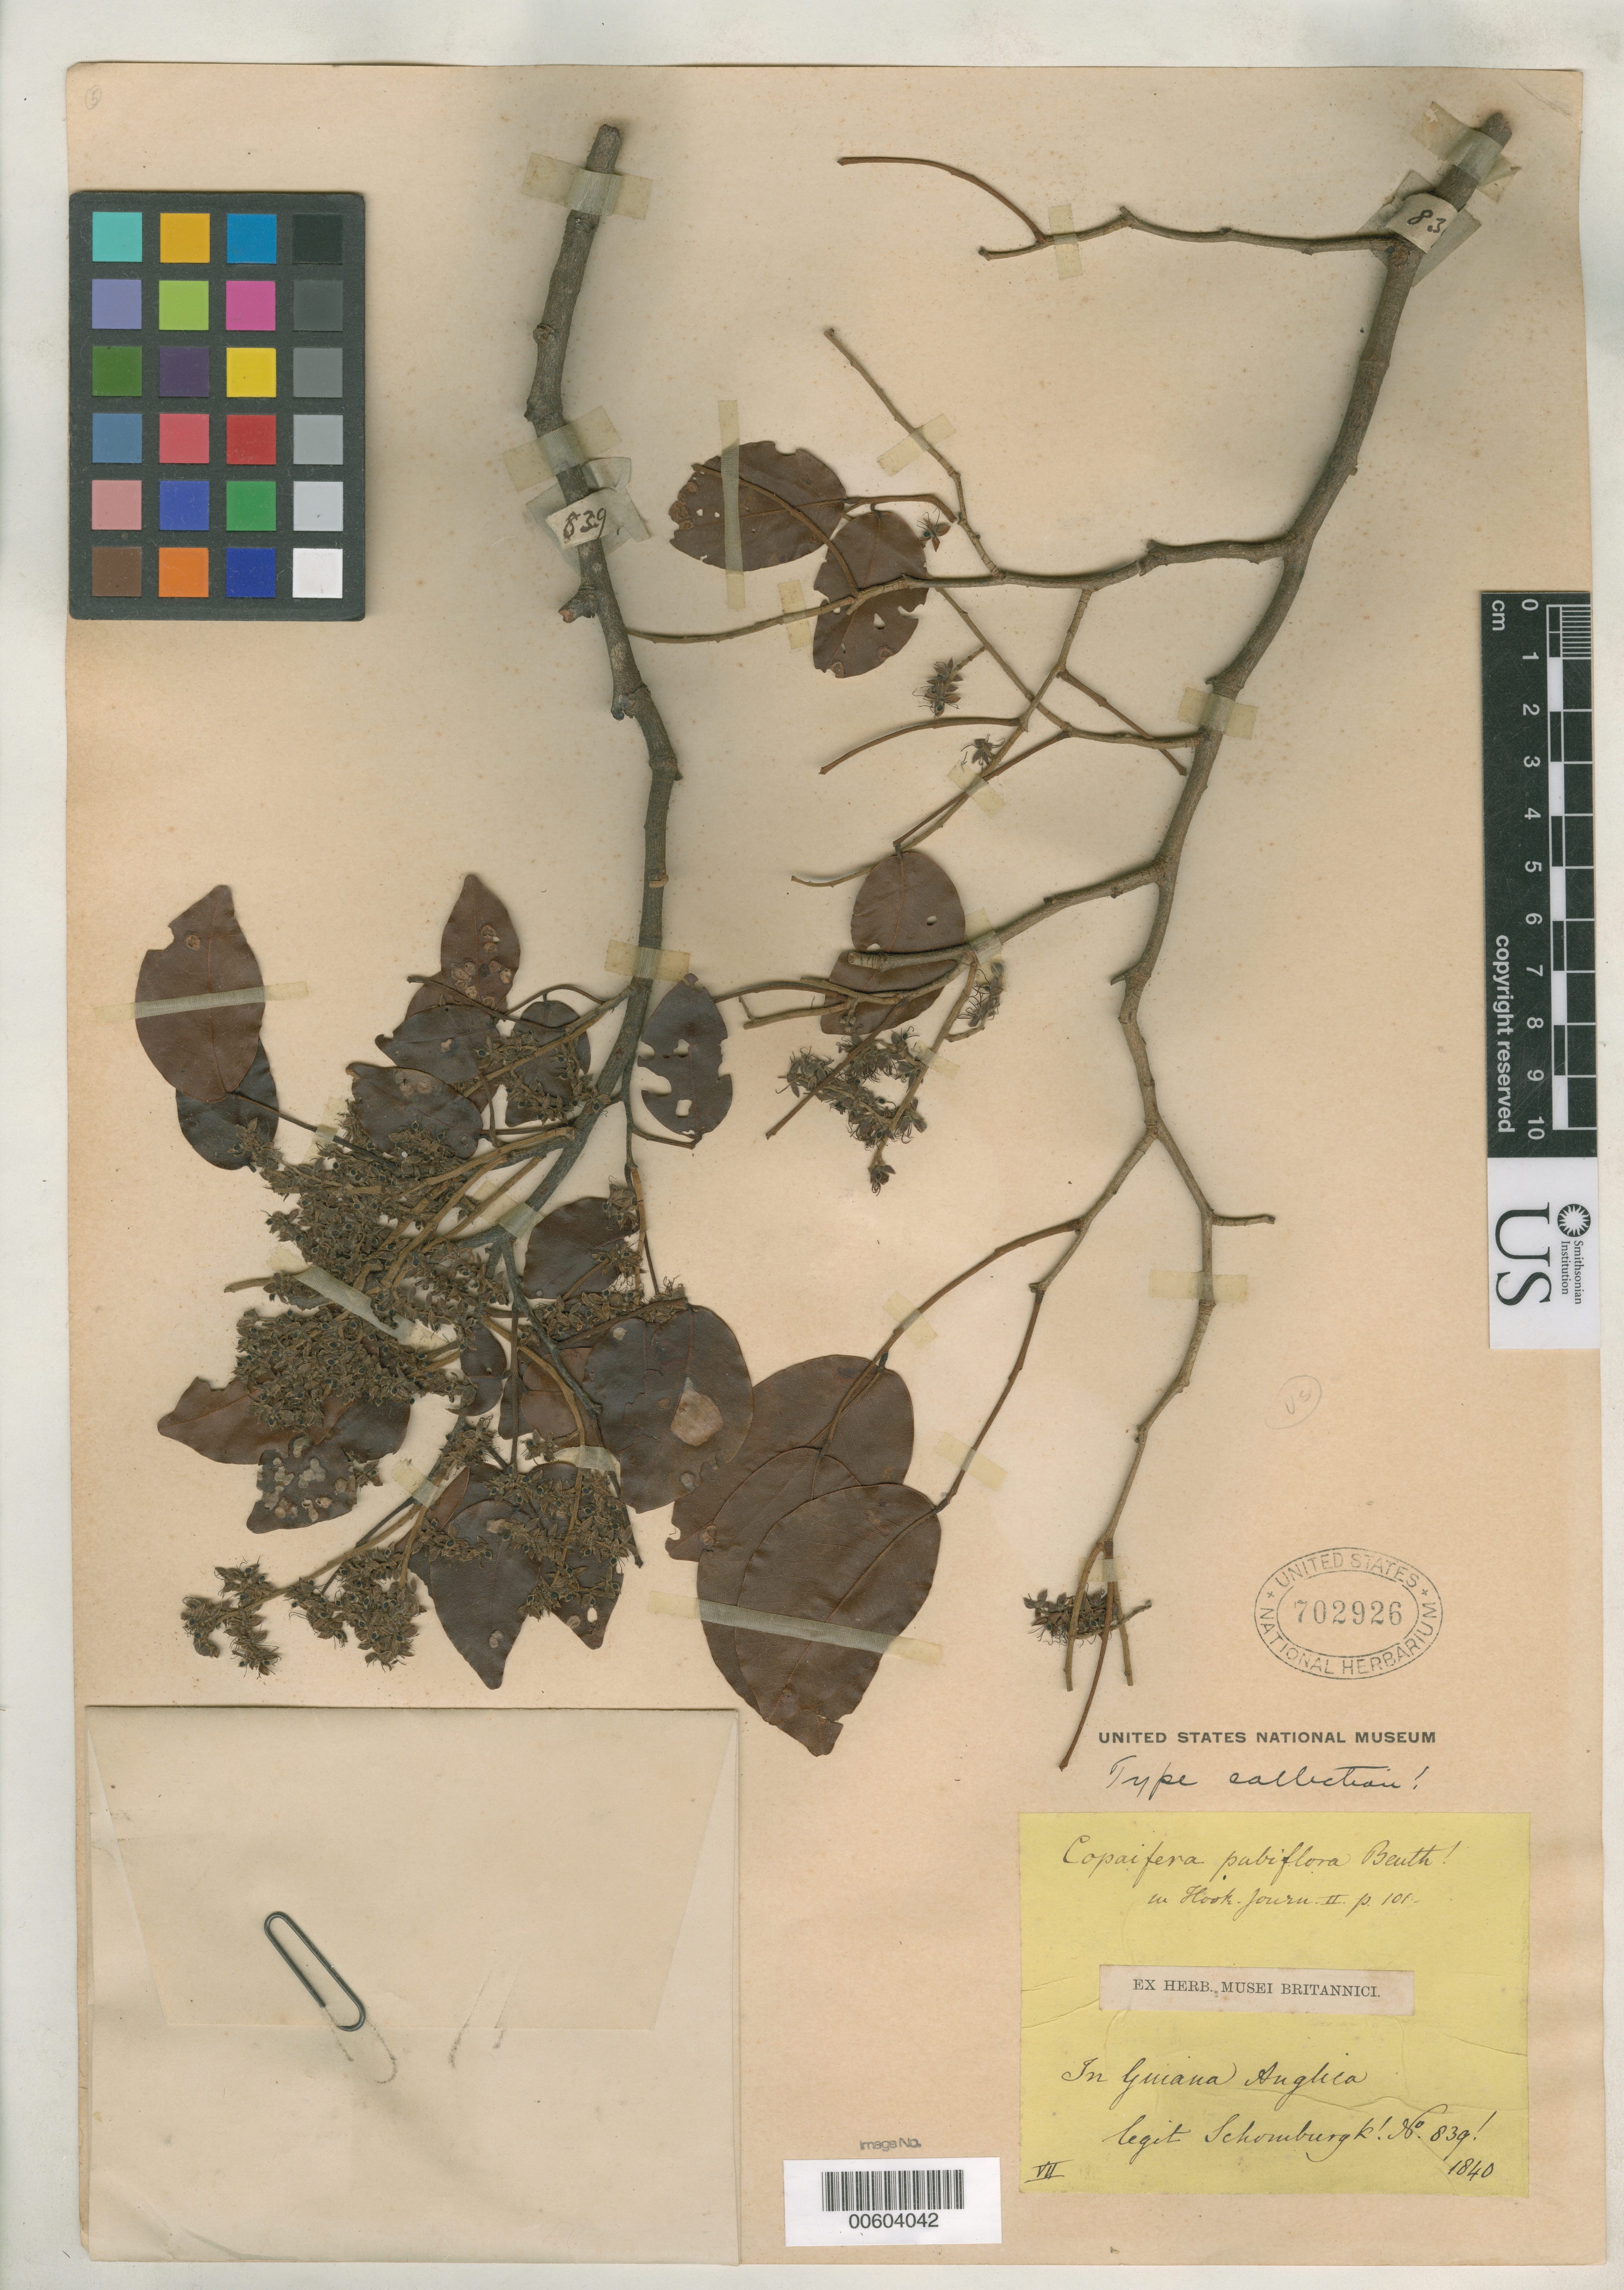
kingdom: Plantae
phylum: Tracheophyta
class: Magnoliopsida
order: Fabales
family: Fabaceae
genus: Copaifera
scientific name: Copaifera pubiflora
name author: Benth.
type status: Type Collection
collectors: R. H. Schomburgk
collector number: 839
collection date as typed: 1840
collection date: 1840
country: Guyana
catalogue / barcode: US 702926